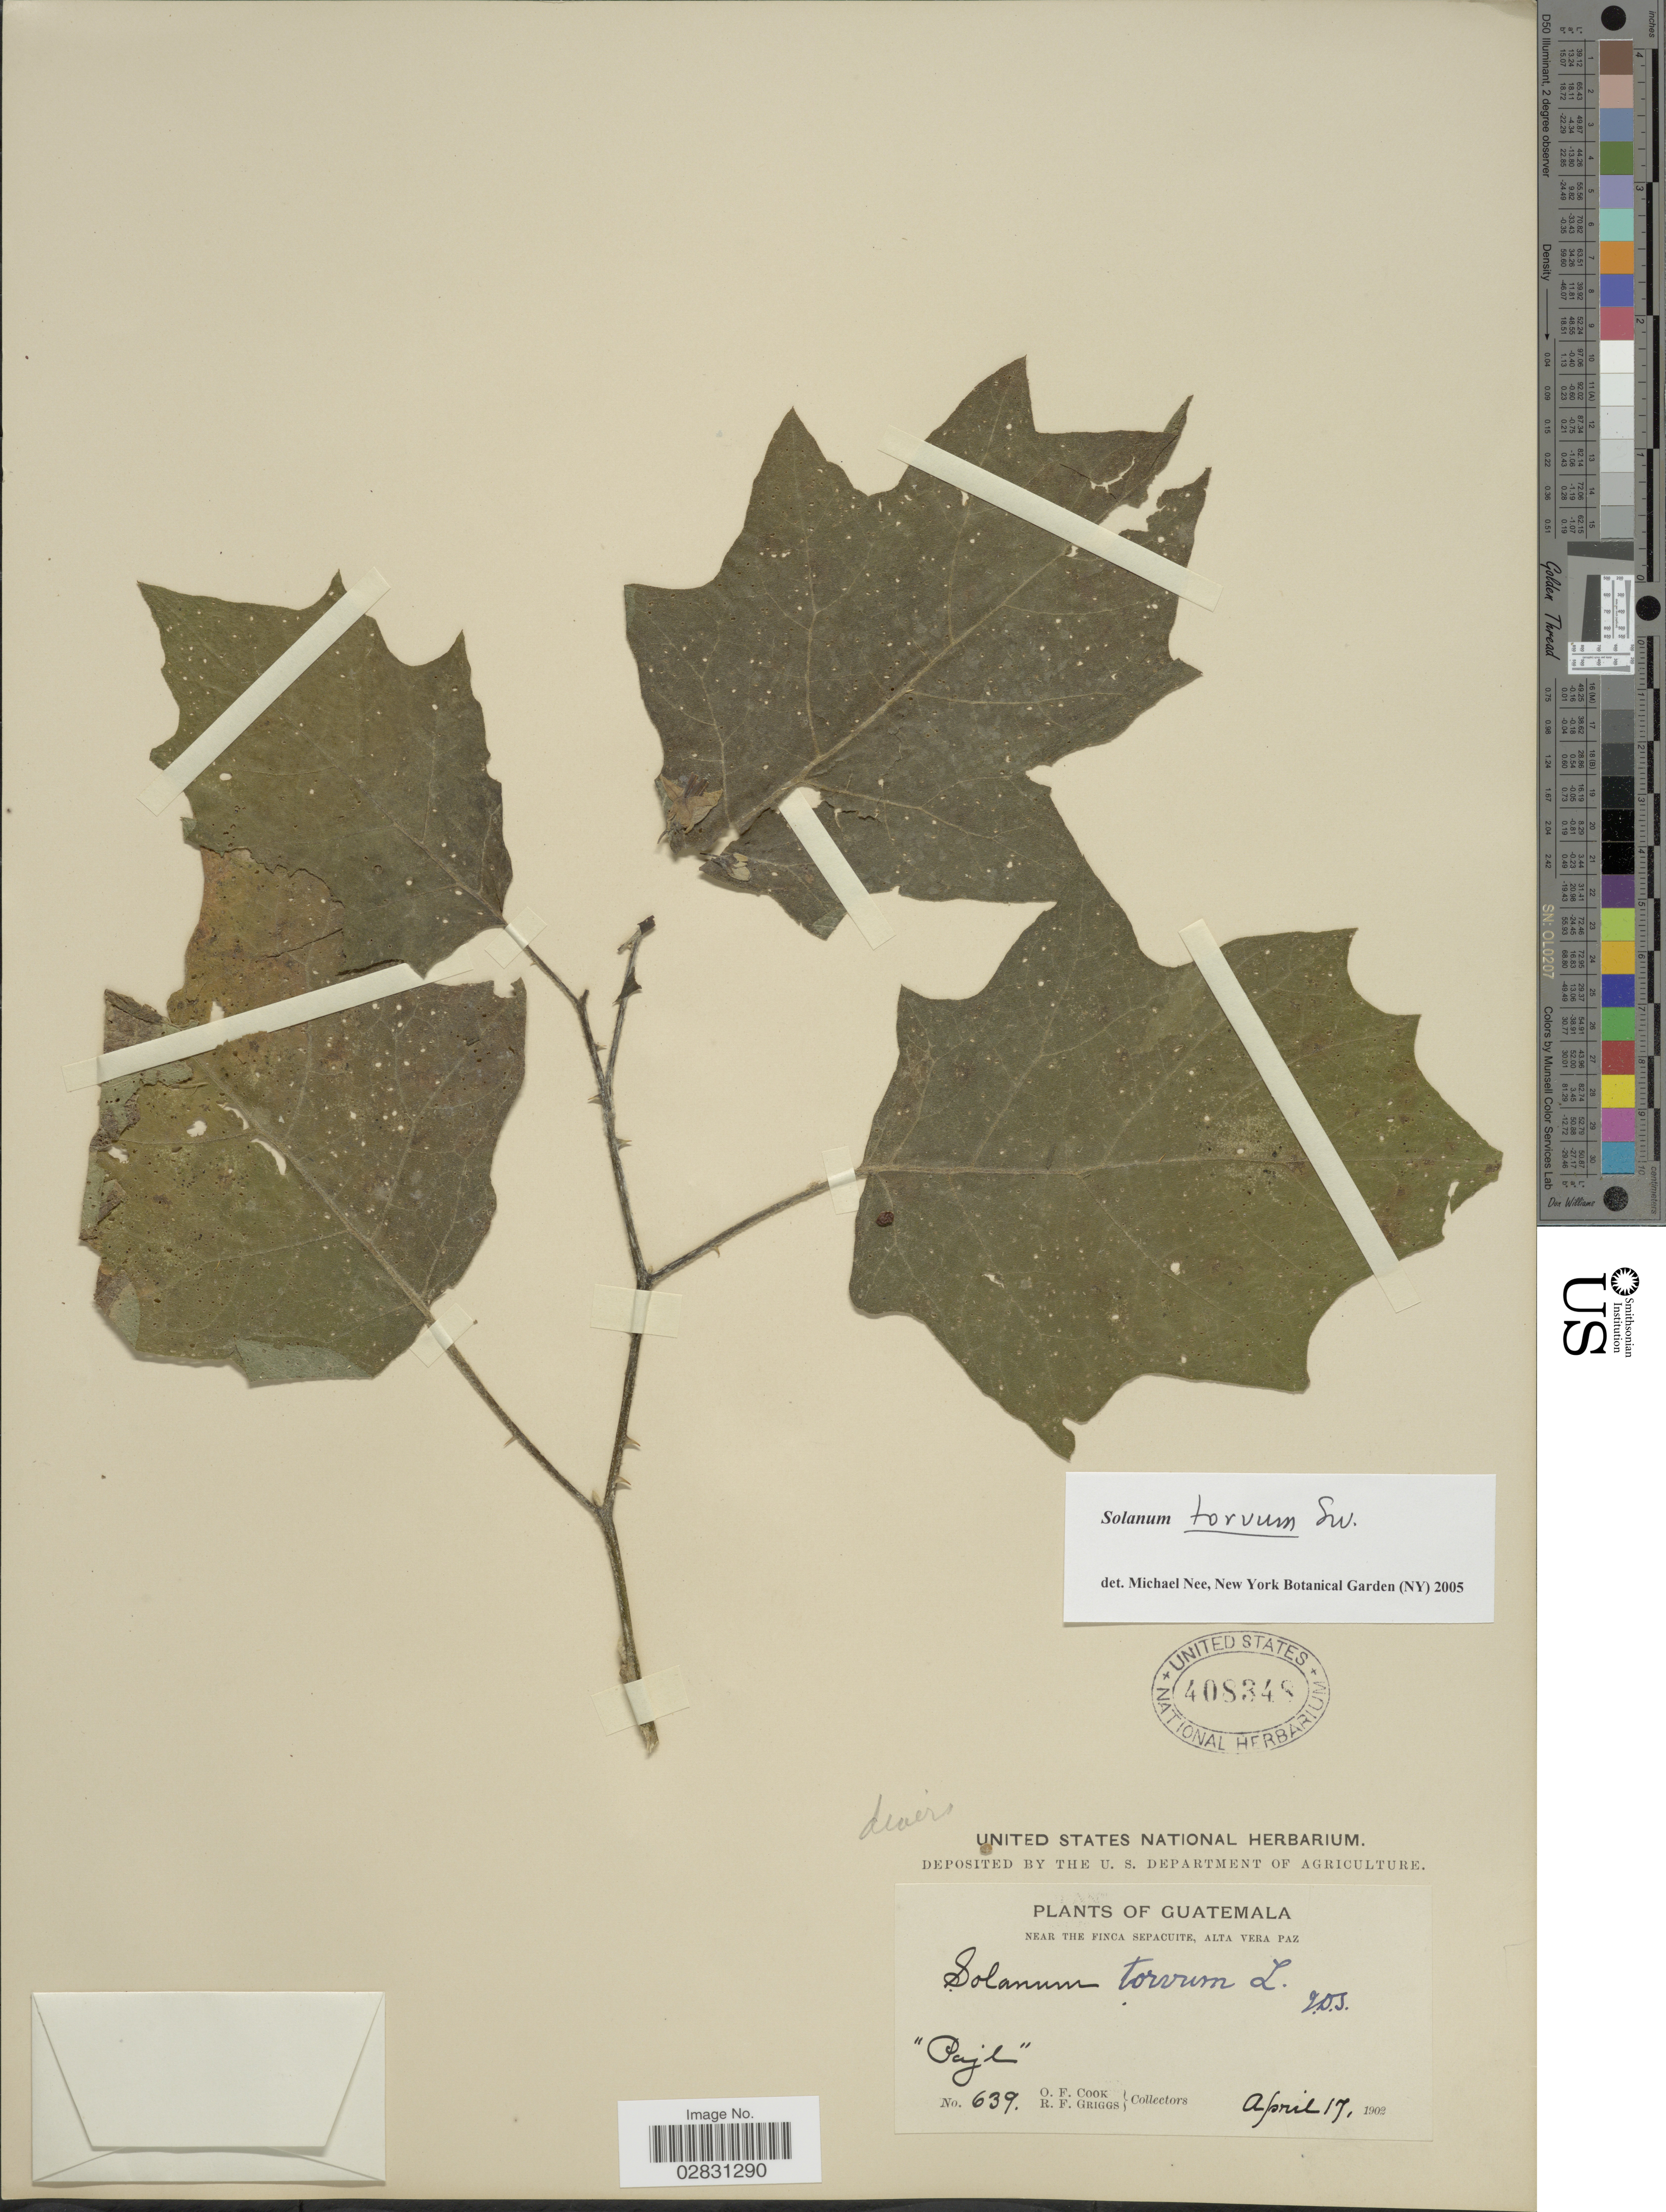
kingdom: Plantae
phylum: Tracheophyta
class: Magnoliopsida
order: Solanales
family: Solanaceae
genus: Solanum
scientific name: Solanum torvum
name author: Sw.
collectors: O. F. Cook & R. Girggs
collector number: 639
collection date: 1902-04-17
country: Guatemala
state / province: Alta Verapaz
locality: Near the Finca Sepacuite.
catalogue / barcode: US 408348